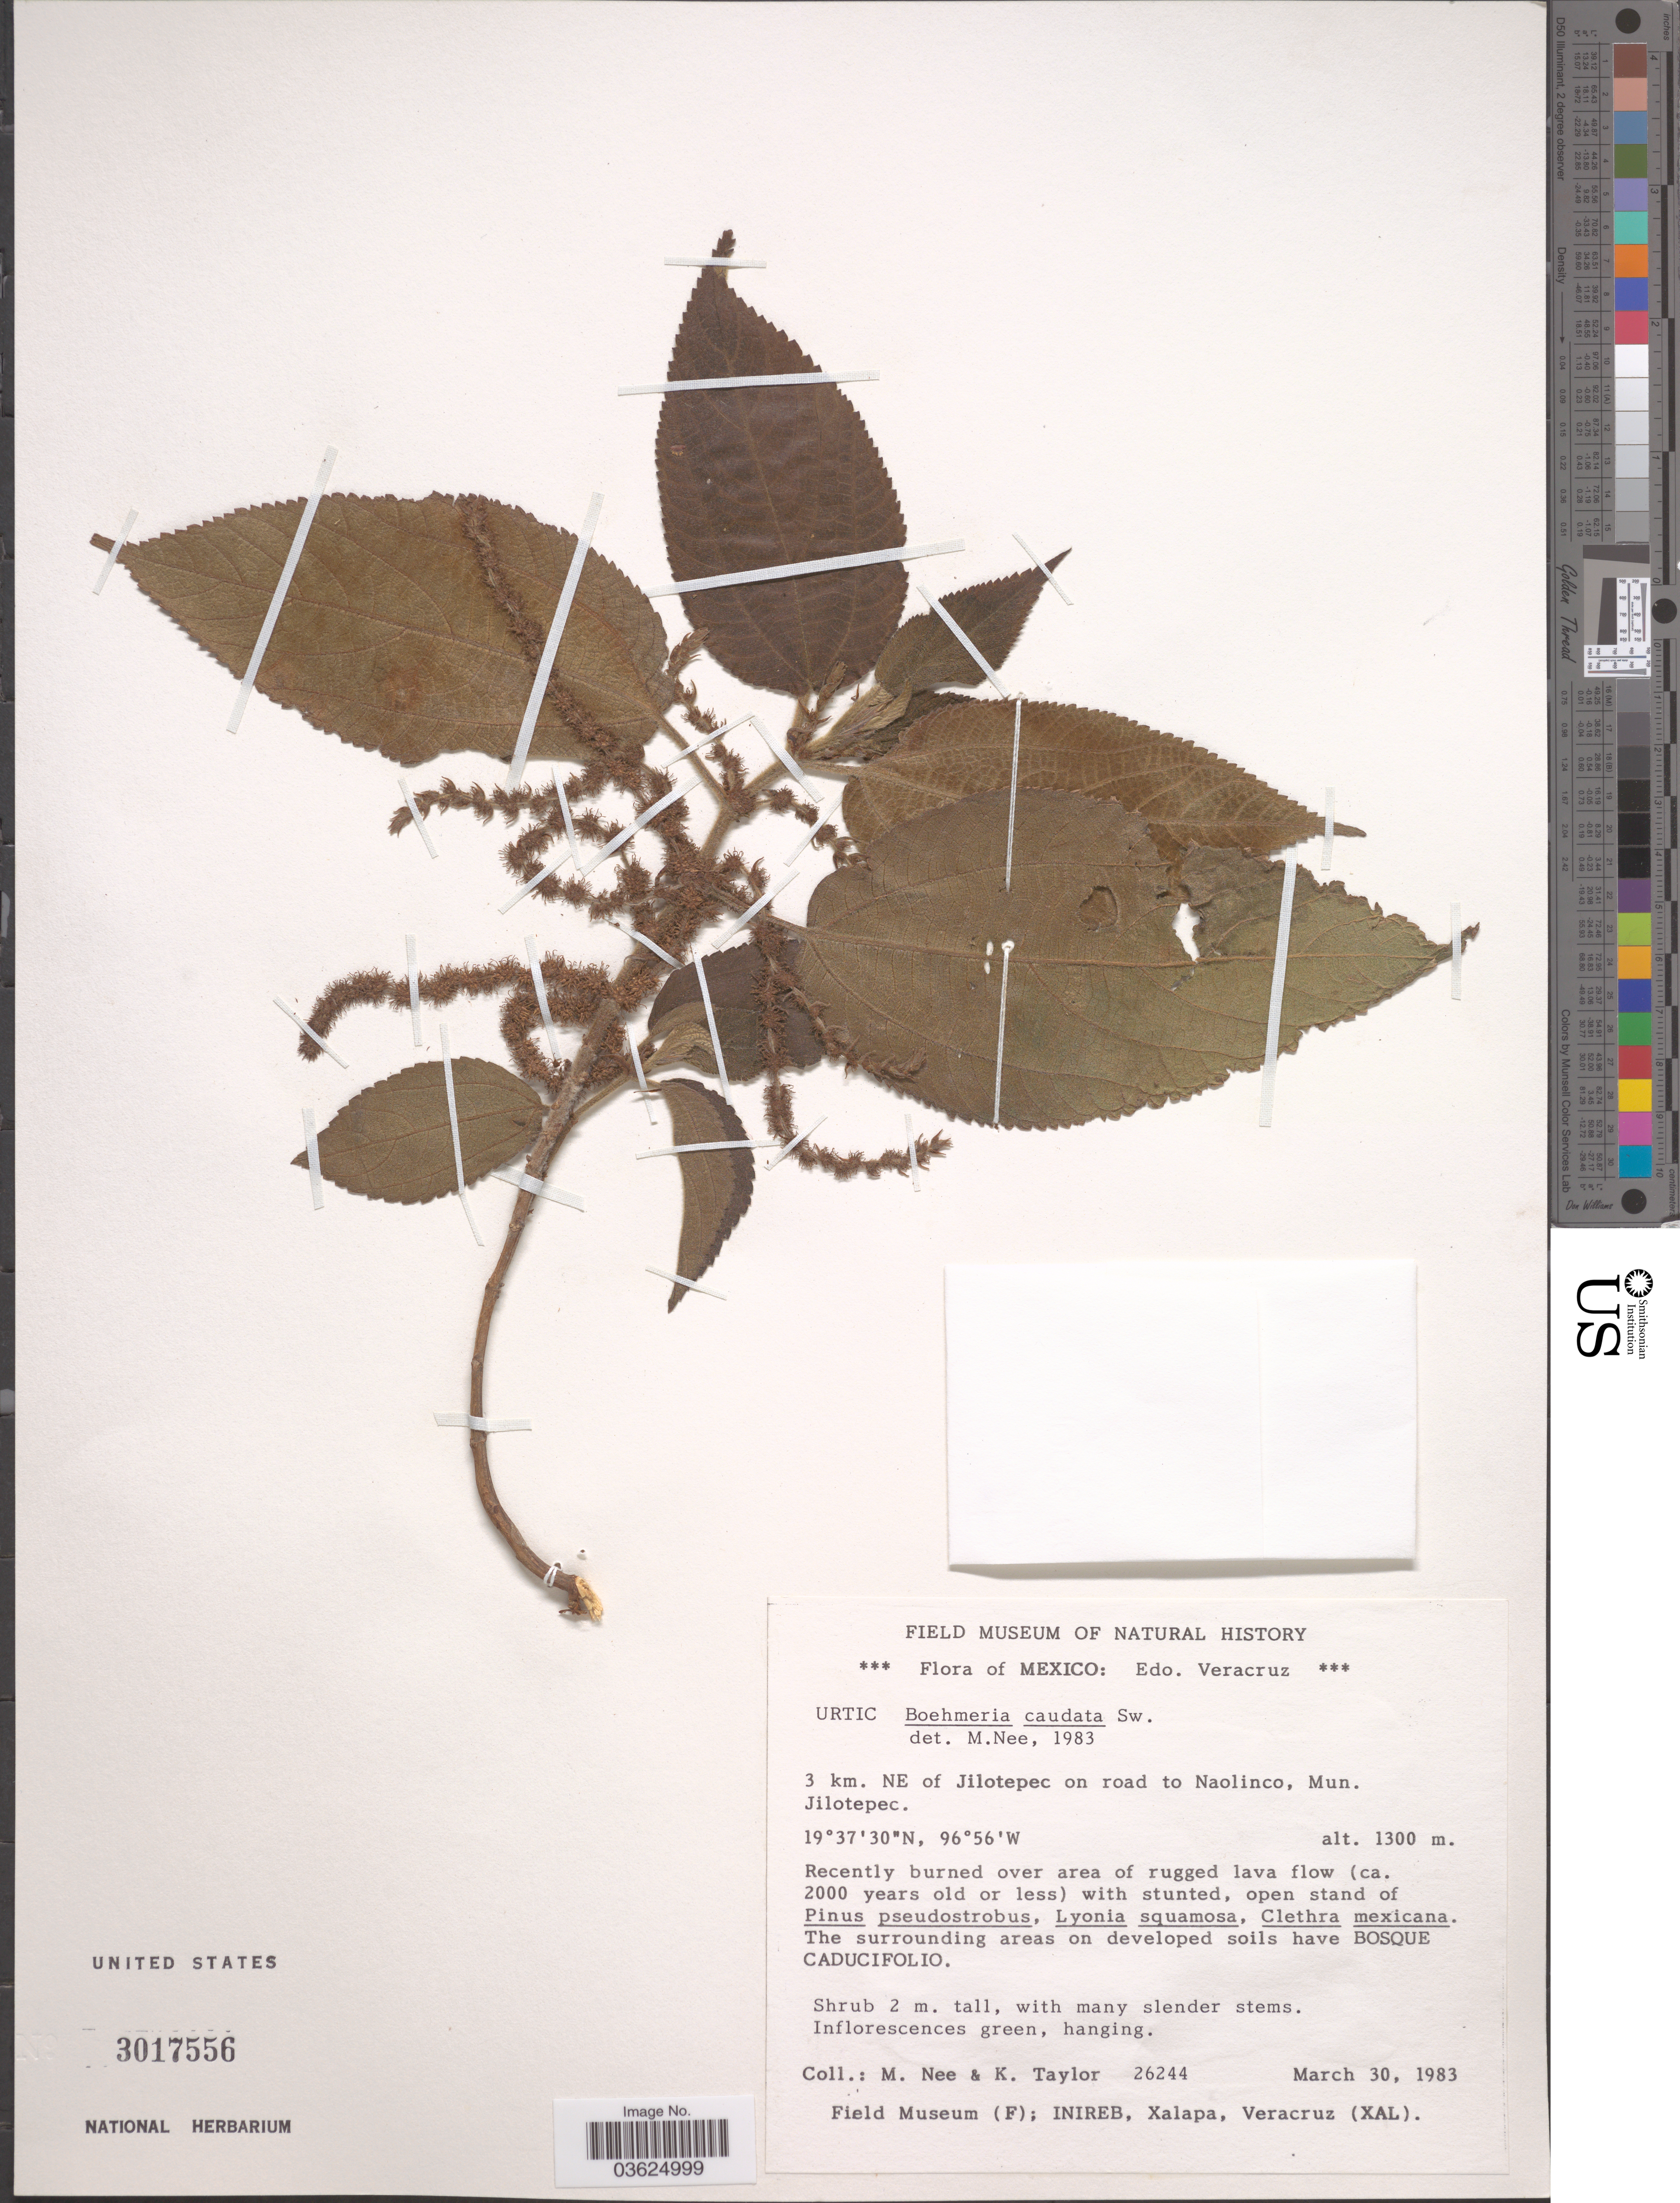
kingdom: Plantae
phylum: Tracheophyta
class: Magnoliopsida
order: Rosales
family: Urticaceae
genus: Boehmeria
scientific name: Boehmeria caudata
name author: Sw.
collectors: M. Nee & K. Taylor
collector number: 26244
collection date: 1983-03-30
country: Mexico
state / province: Veracruz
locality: Edo. Veracruz. 3 km. NE of Jilotepec on road to Naolinco, Mun. Jilotepec.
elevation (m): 1300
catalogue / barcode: US 3017556